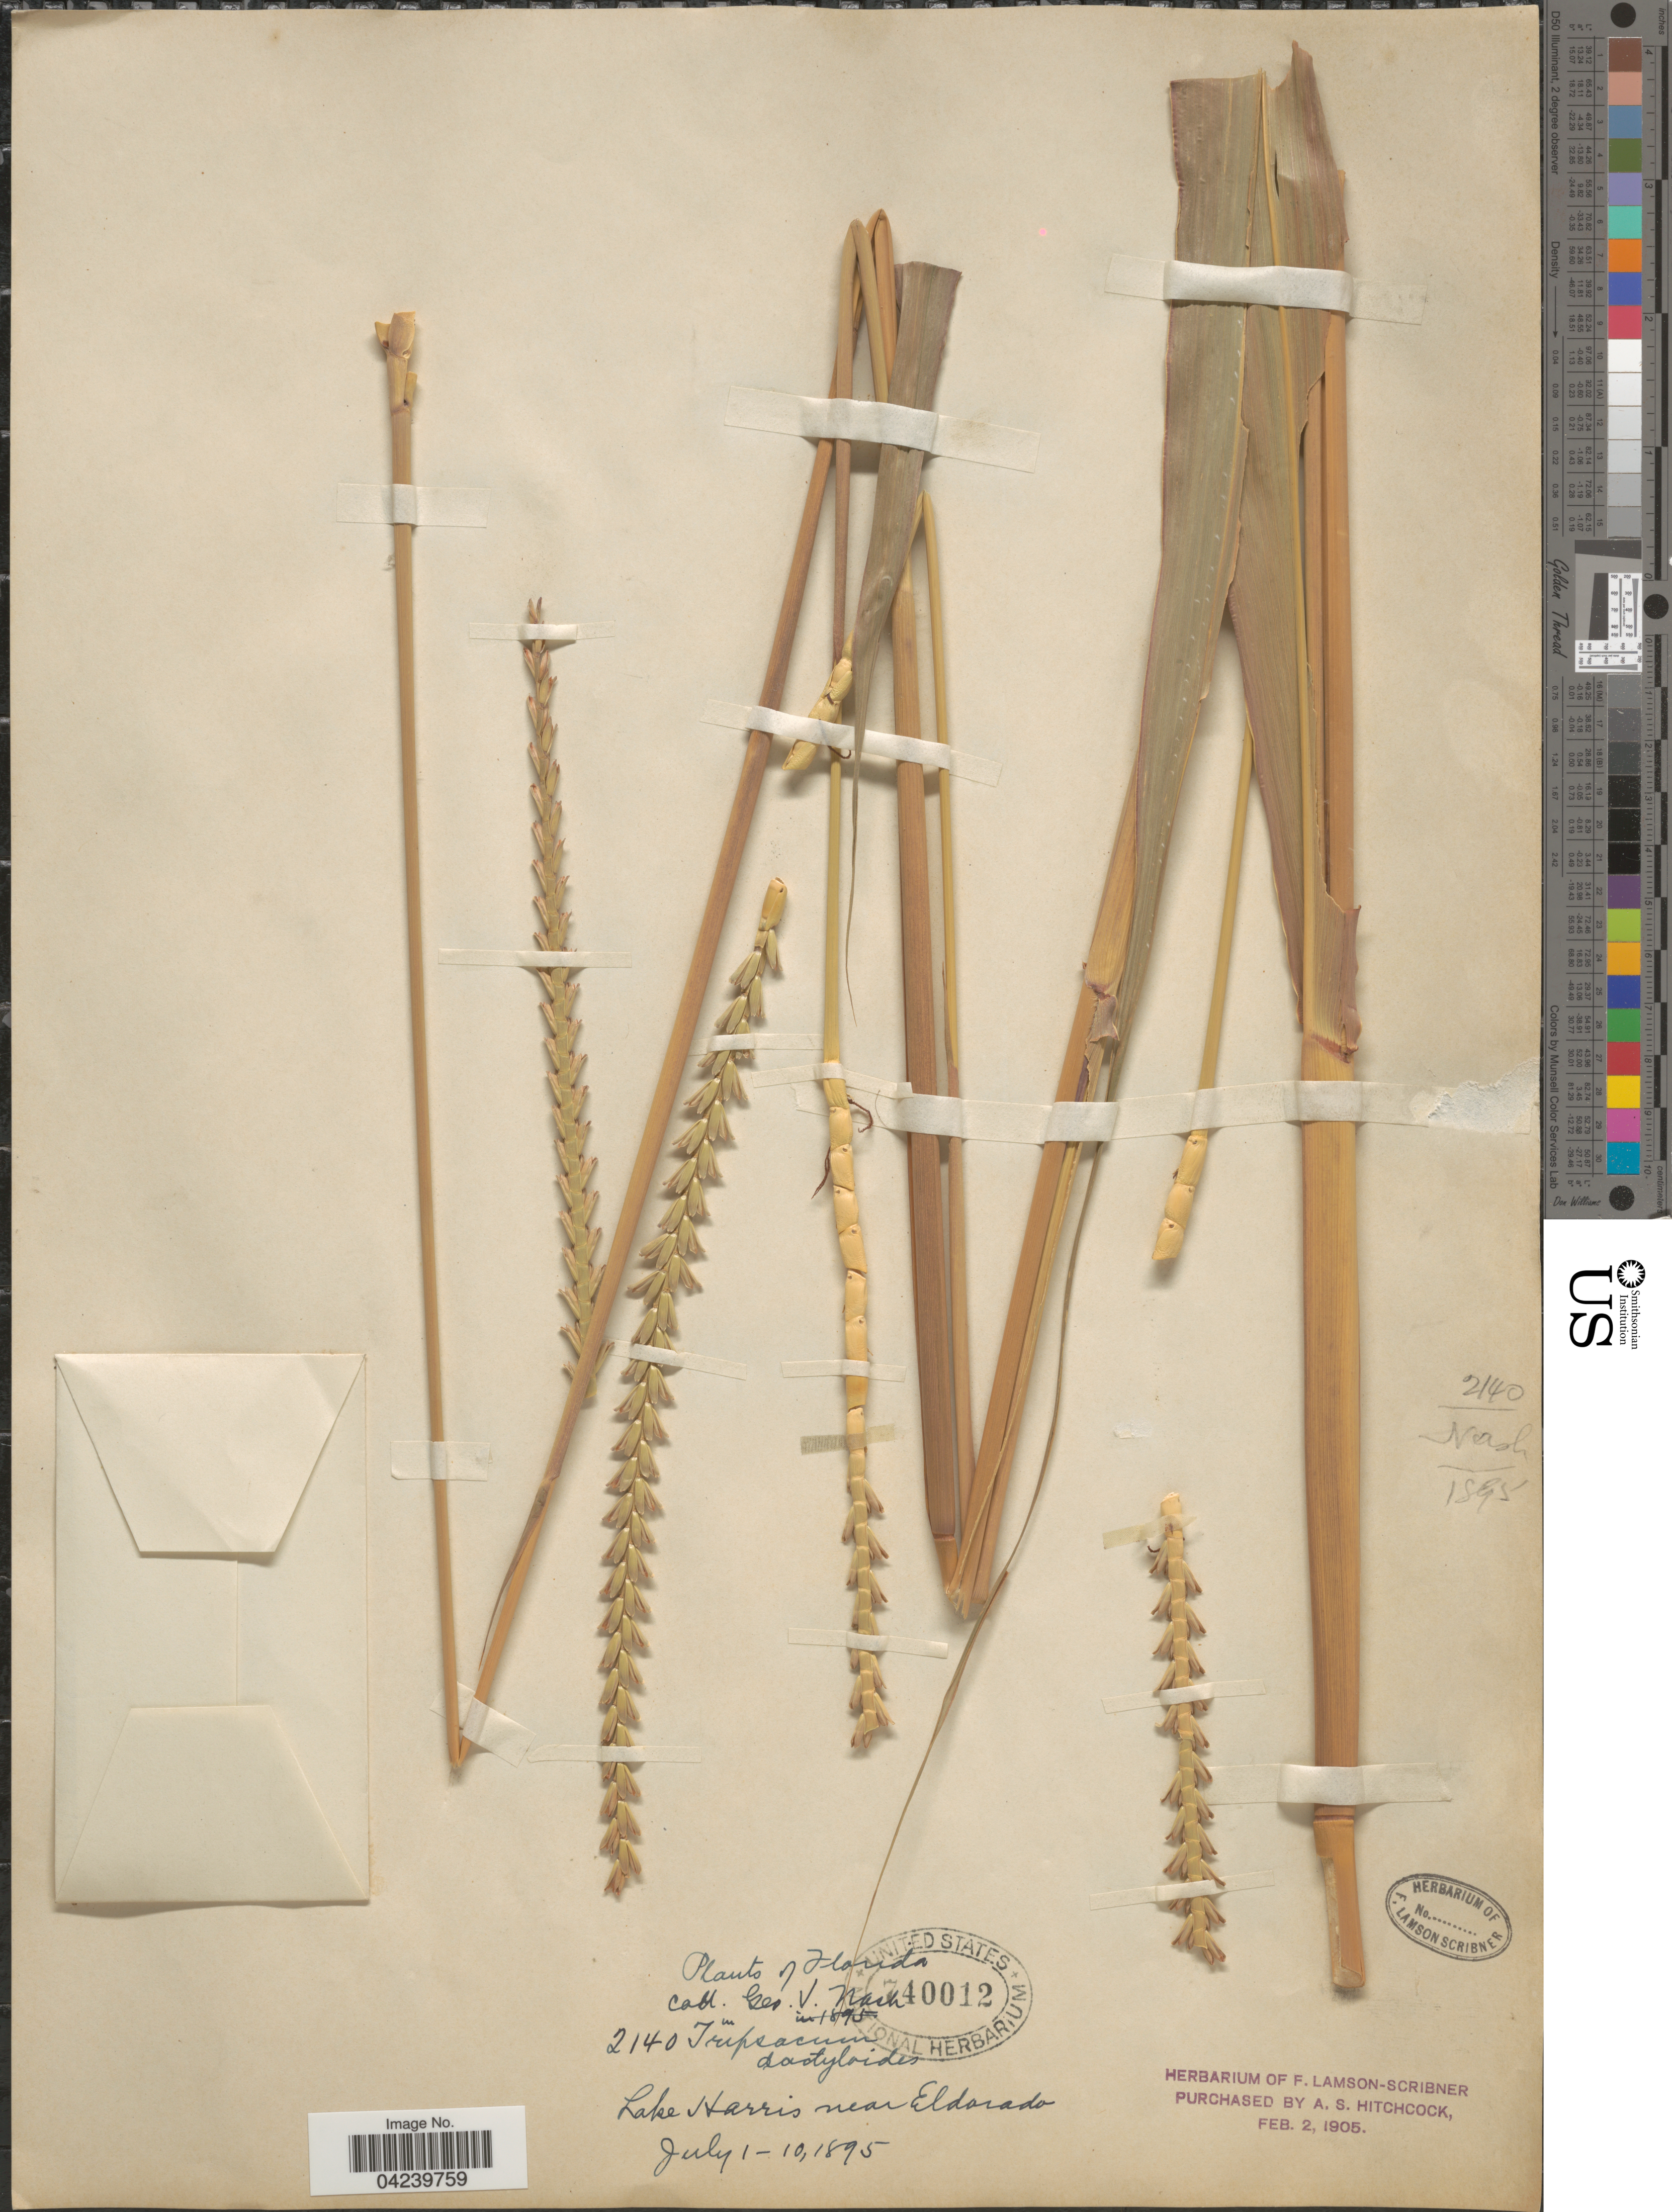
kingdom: Plantae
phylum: Tracheophyta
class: Liliopsida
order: Poales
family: Poaceae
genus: Tripsacum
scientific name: Tripsacum dactyloides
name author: (L.) L.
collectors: G. V. Nash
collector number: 2140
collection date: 1895-07-01/1895-07-10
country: United States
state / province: Florida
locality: Lake Harris near Eldorado.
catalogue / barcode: US 740012